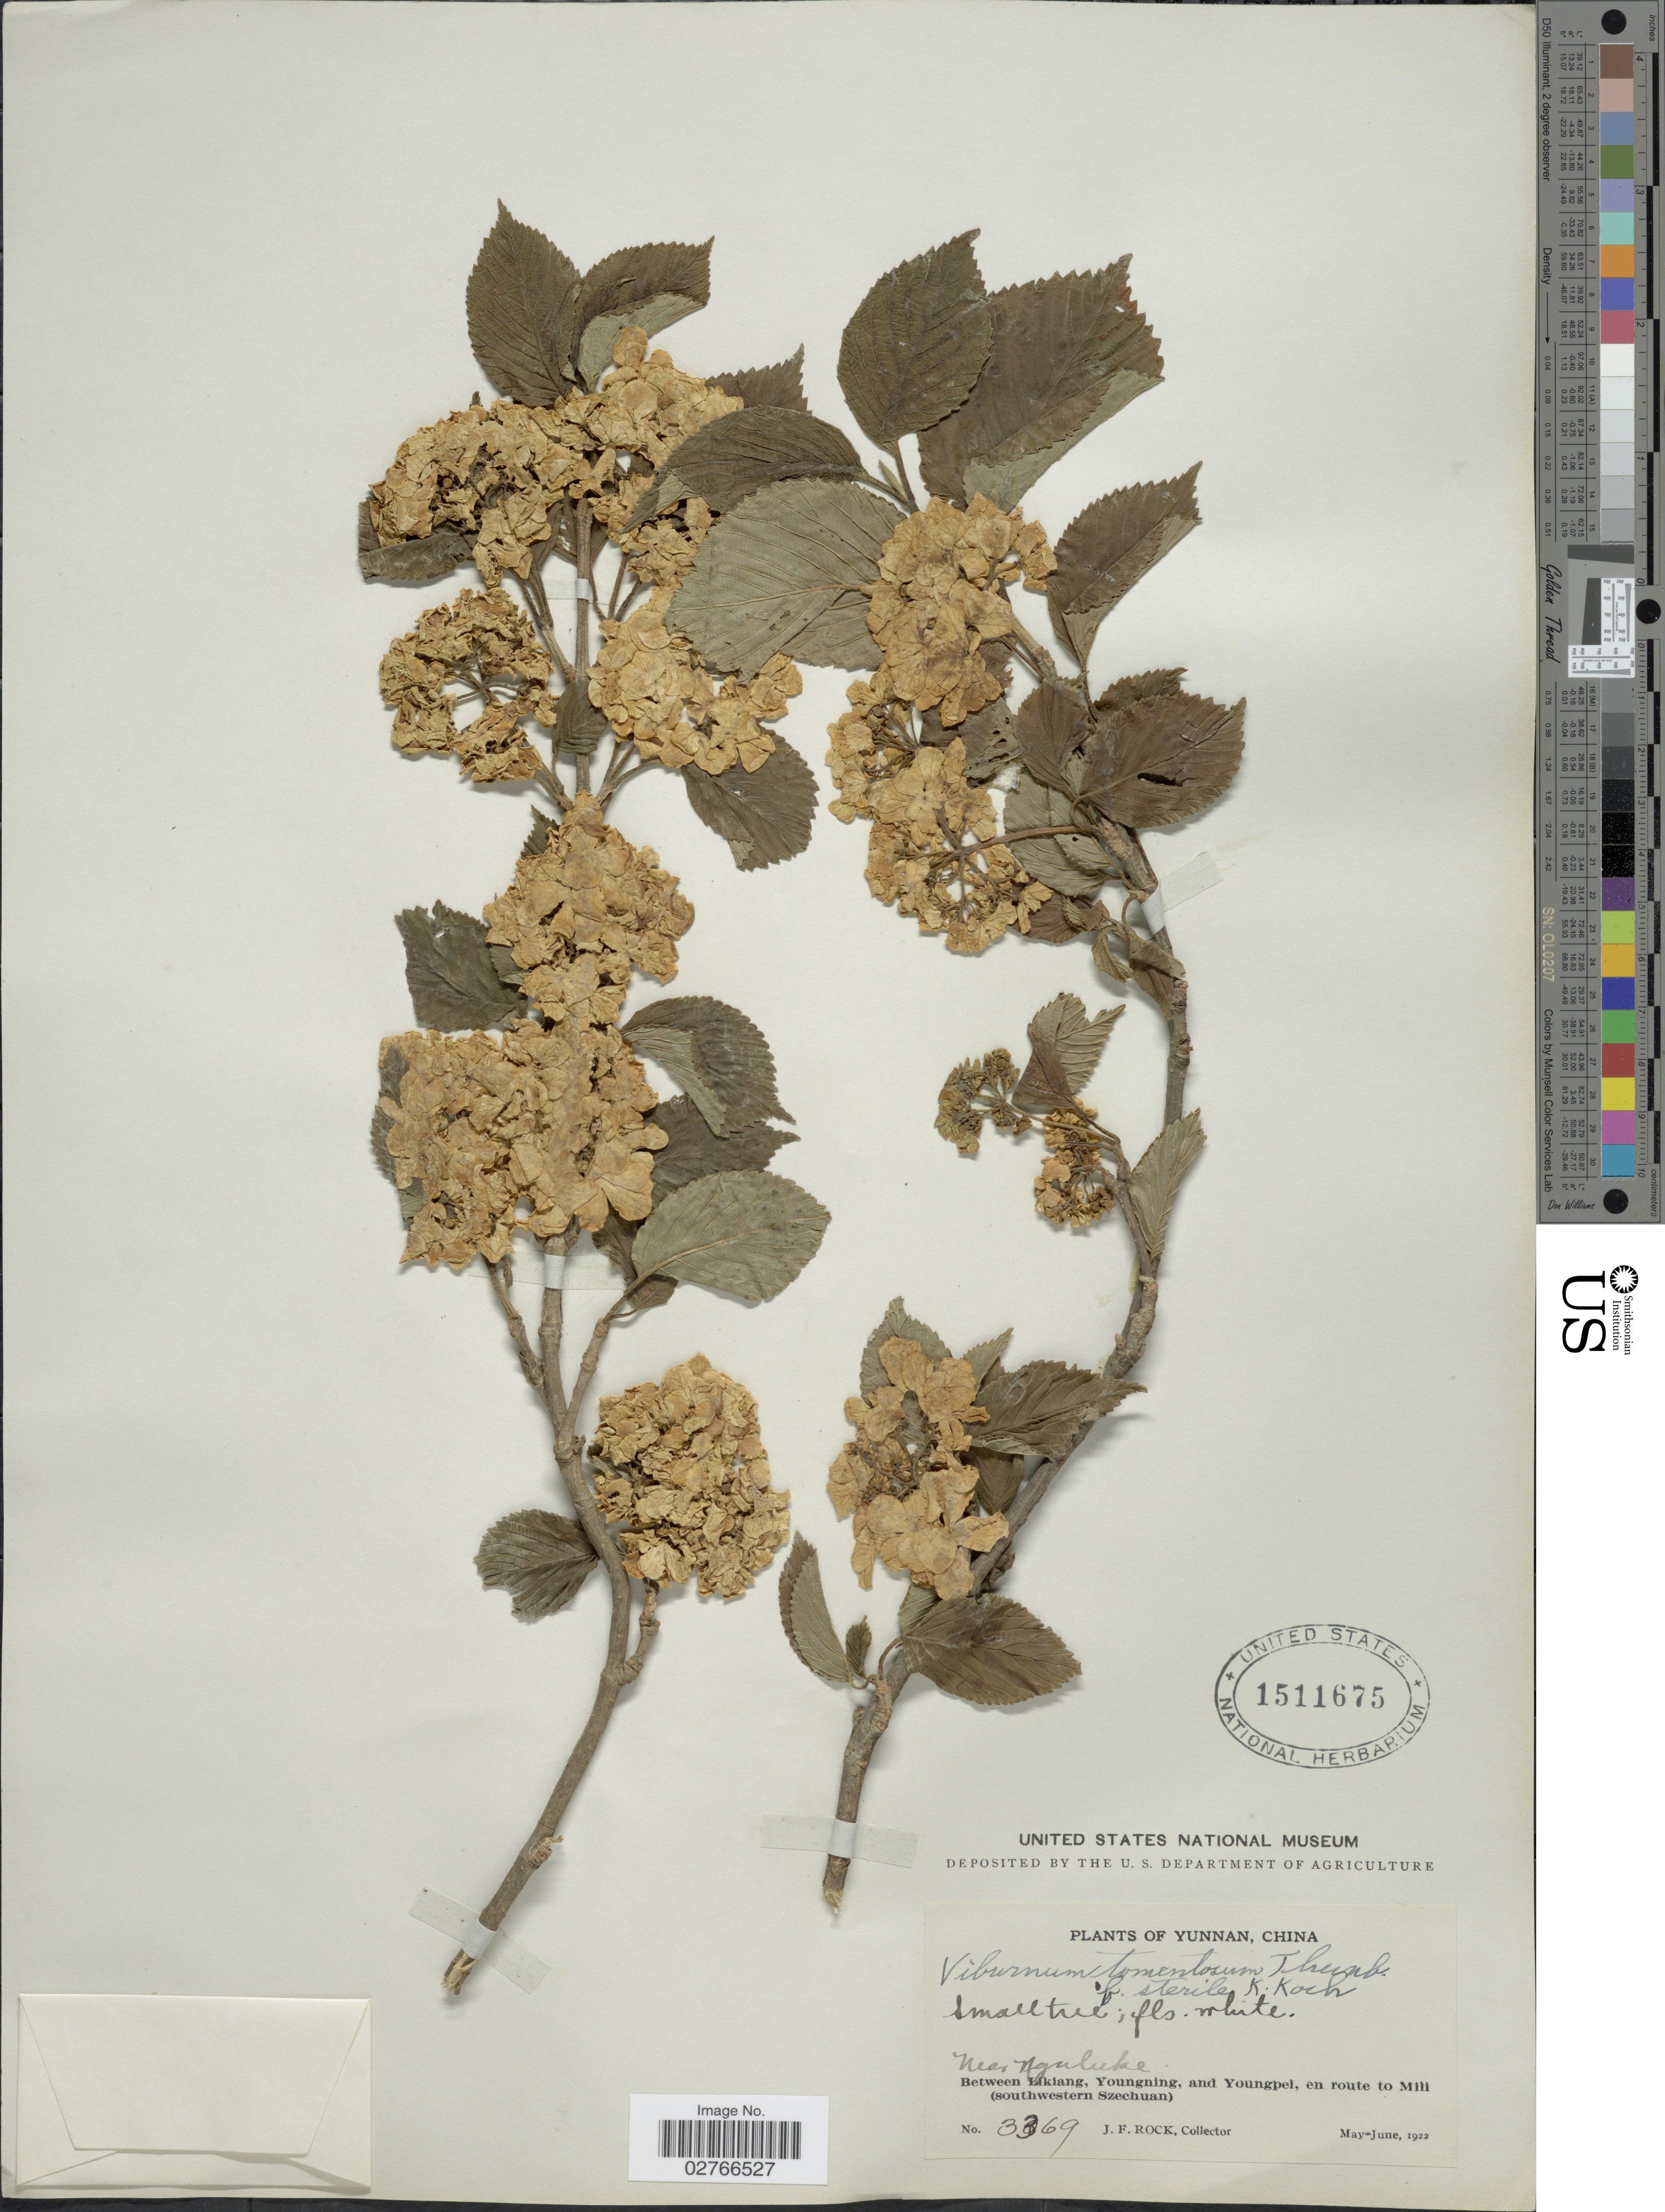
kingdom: Plantae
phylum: Tracheophyta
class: Magnoliopsida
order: Dipsacales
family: Viburnaceae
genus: Viburnum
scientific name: Viburnum tomentosum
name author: Thunb.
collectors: J. Rock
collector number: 3369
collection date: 1922-05/1922-06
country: China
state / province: Yunnan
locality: Near Nguluke, Between Likiang, Youngning, and Youngpei, en route to Mili (southwestern Szechuan).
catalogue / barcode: US 1511675